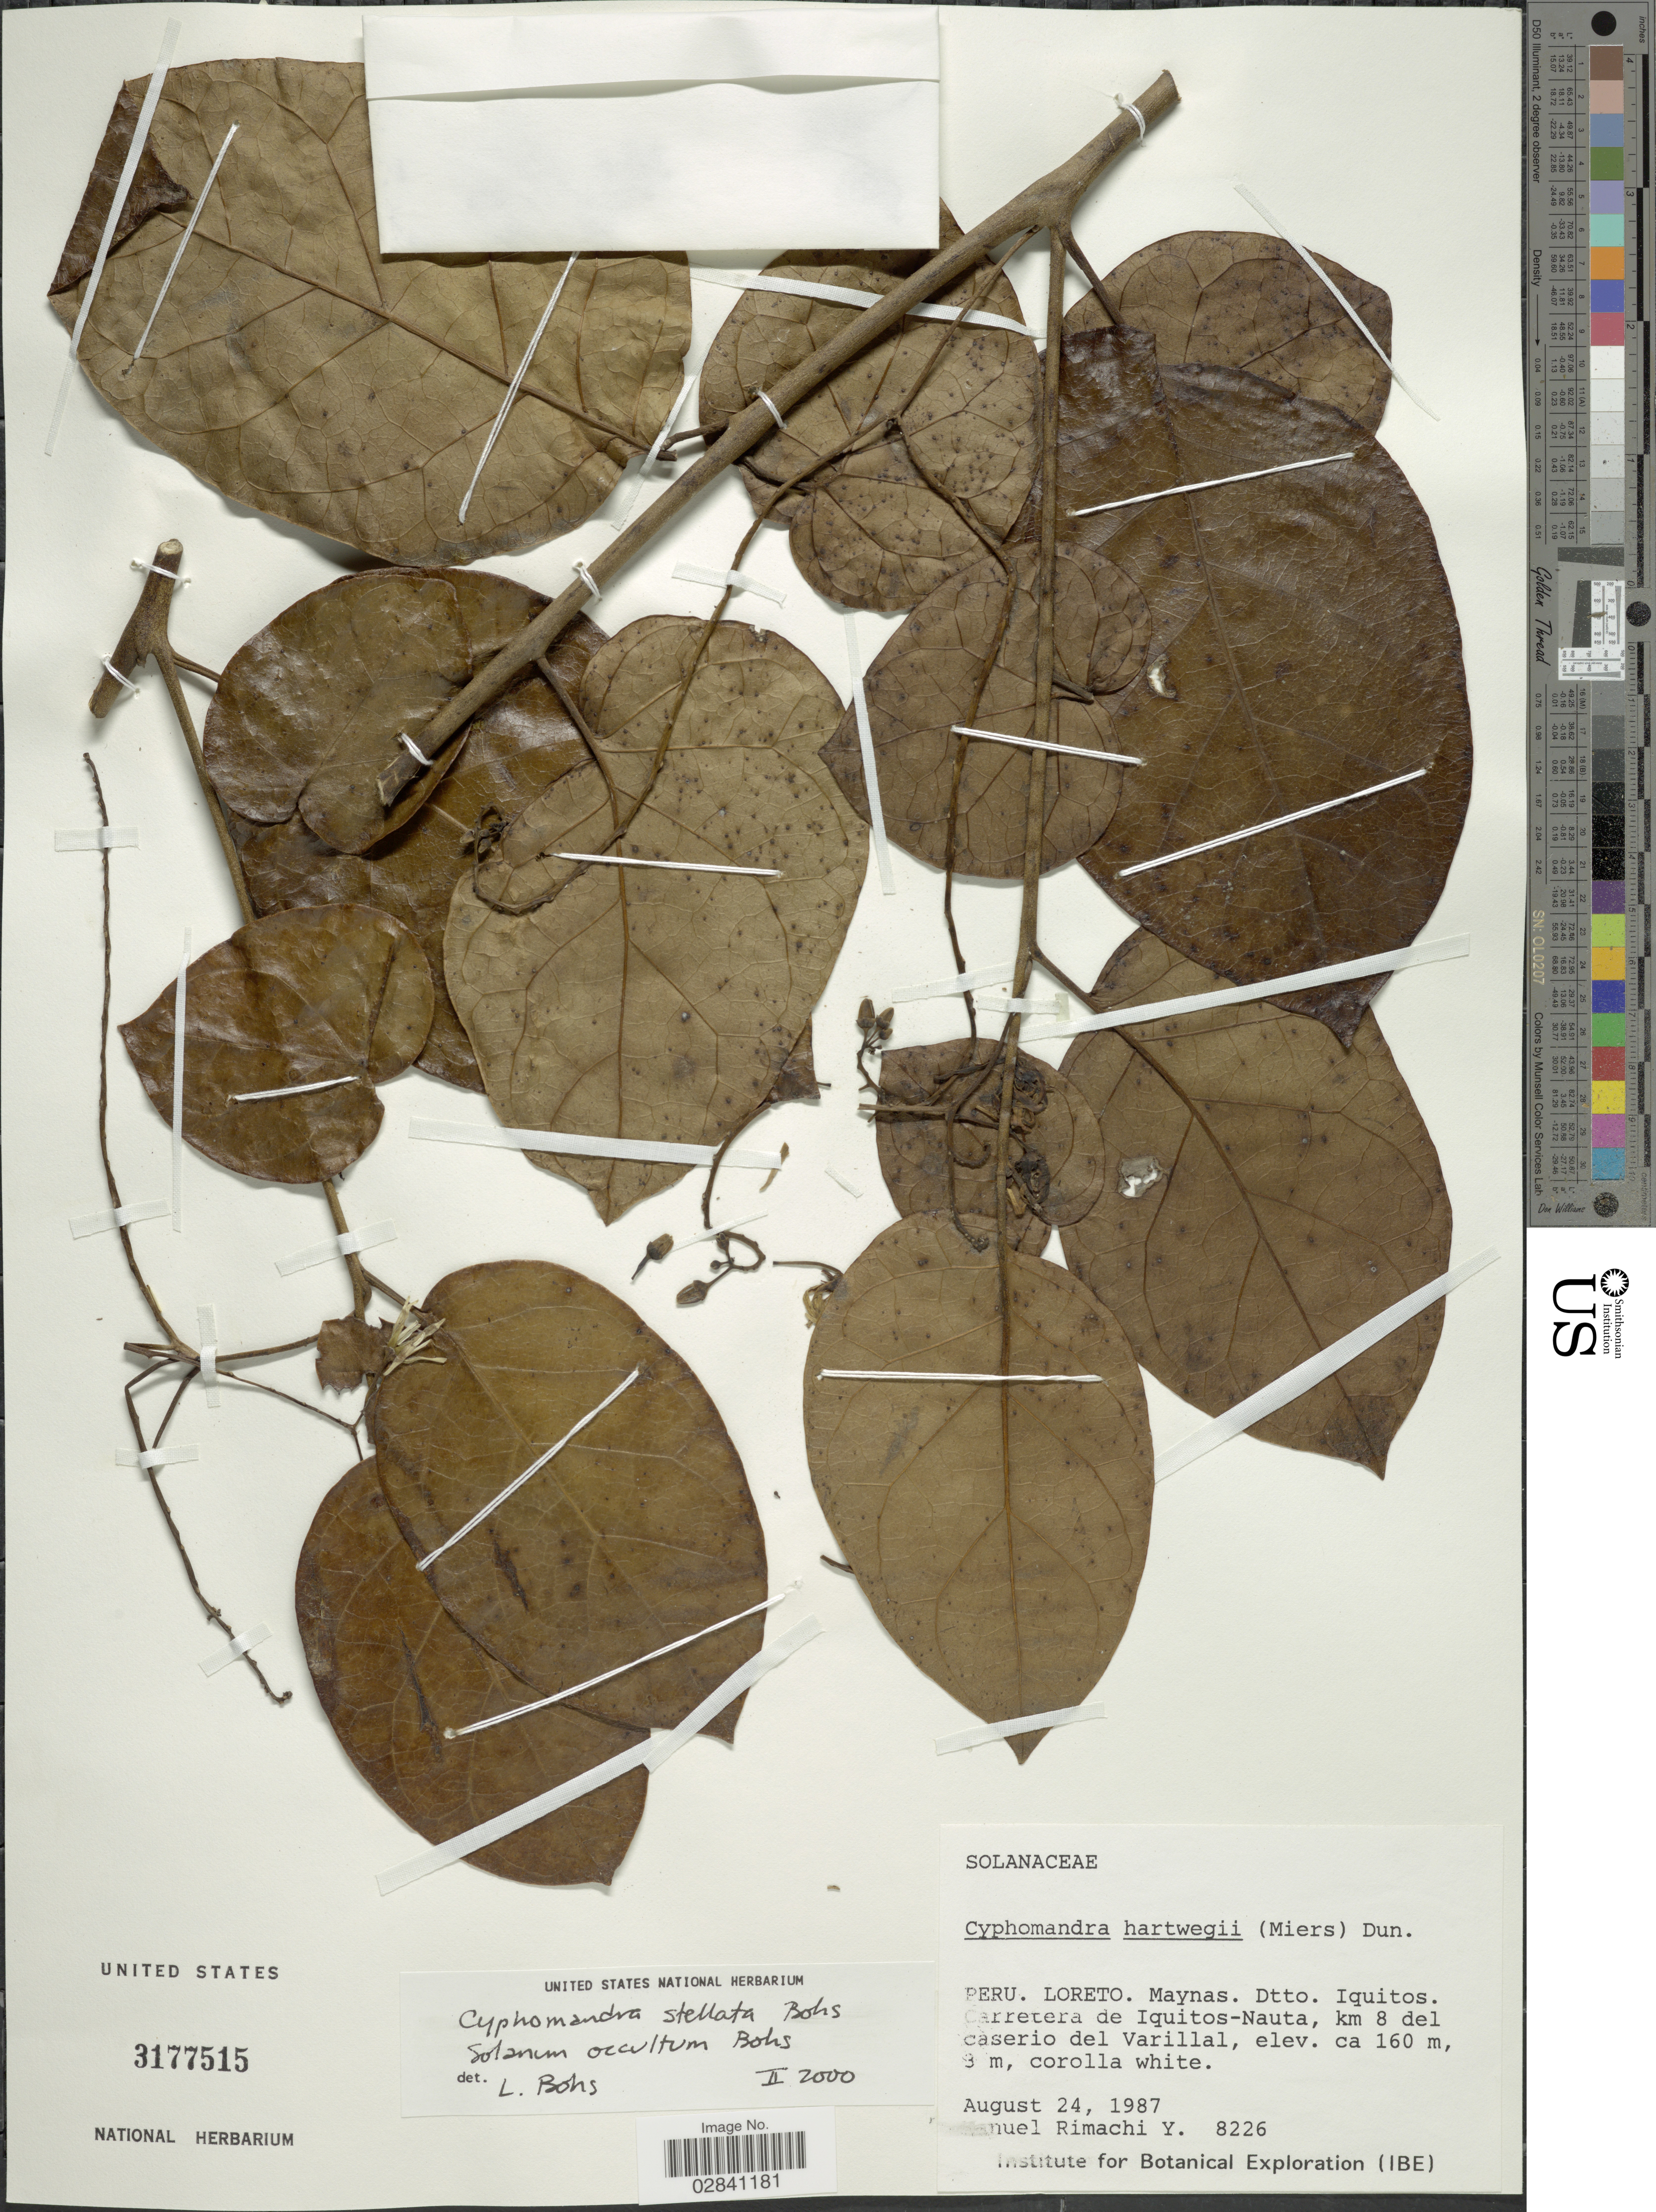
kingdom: Plantae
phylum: Tracheophyta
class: Magnoliopsida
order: Solanales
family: Solanaceae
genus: Cyphomandra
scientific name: Cyphomandra stellata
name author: Bohs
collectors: M. Rimachi Y.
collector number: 8226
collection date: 1987-08-24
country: Peru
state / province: Loreto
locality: Maynas. Dtto. Iquitos. Carrtera de Iquitos-Nauta, km 8 del caserio del Varillal.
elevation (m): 160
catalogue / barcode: US 3177515